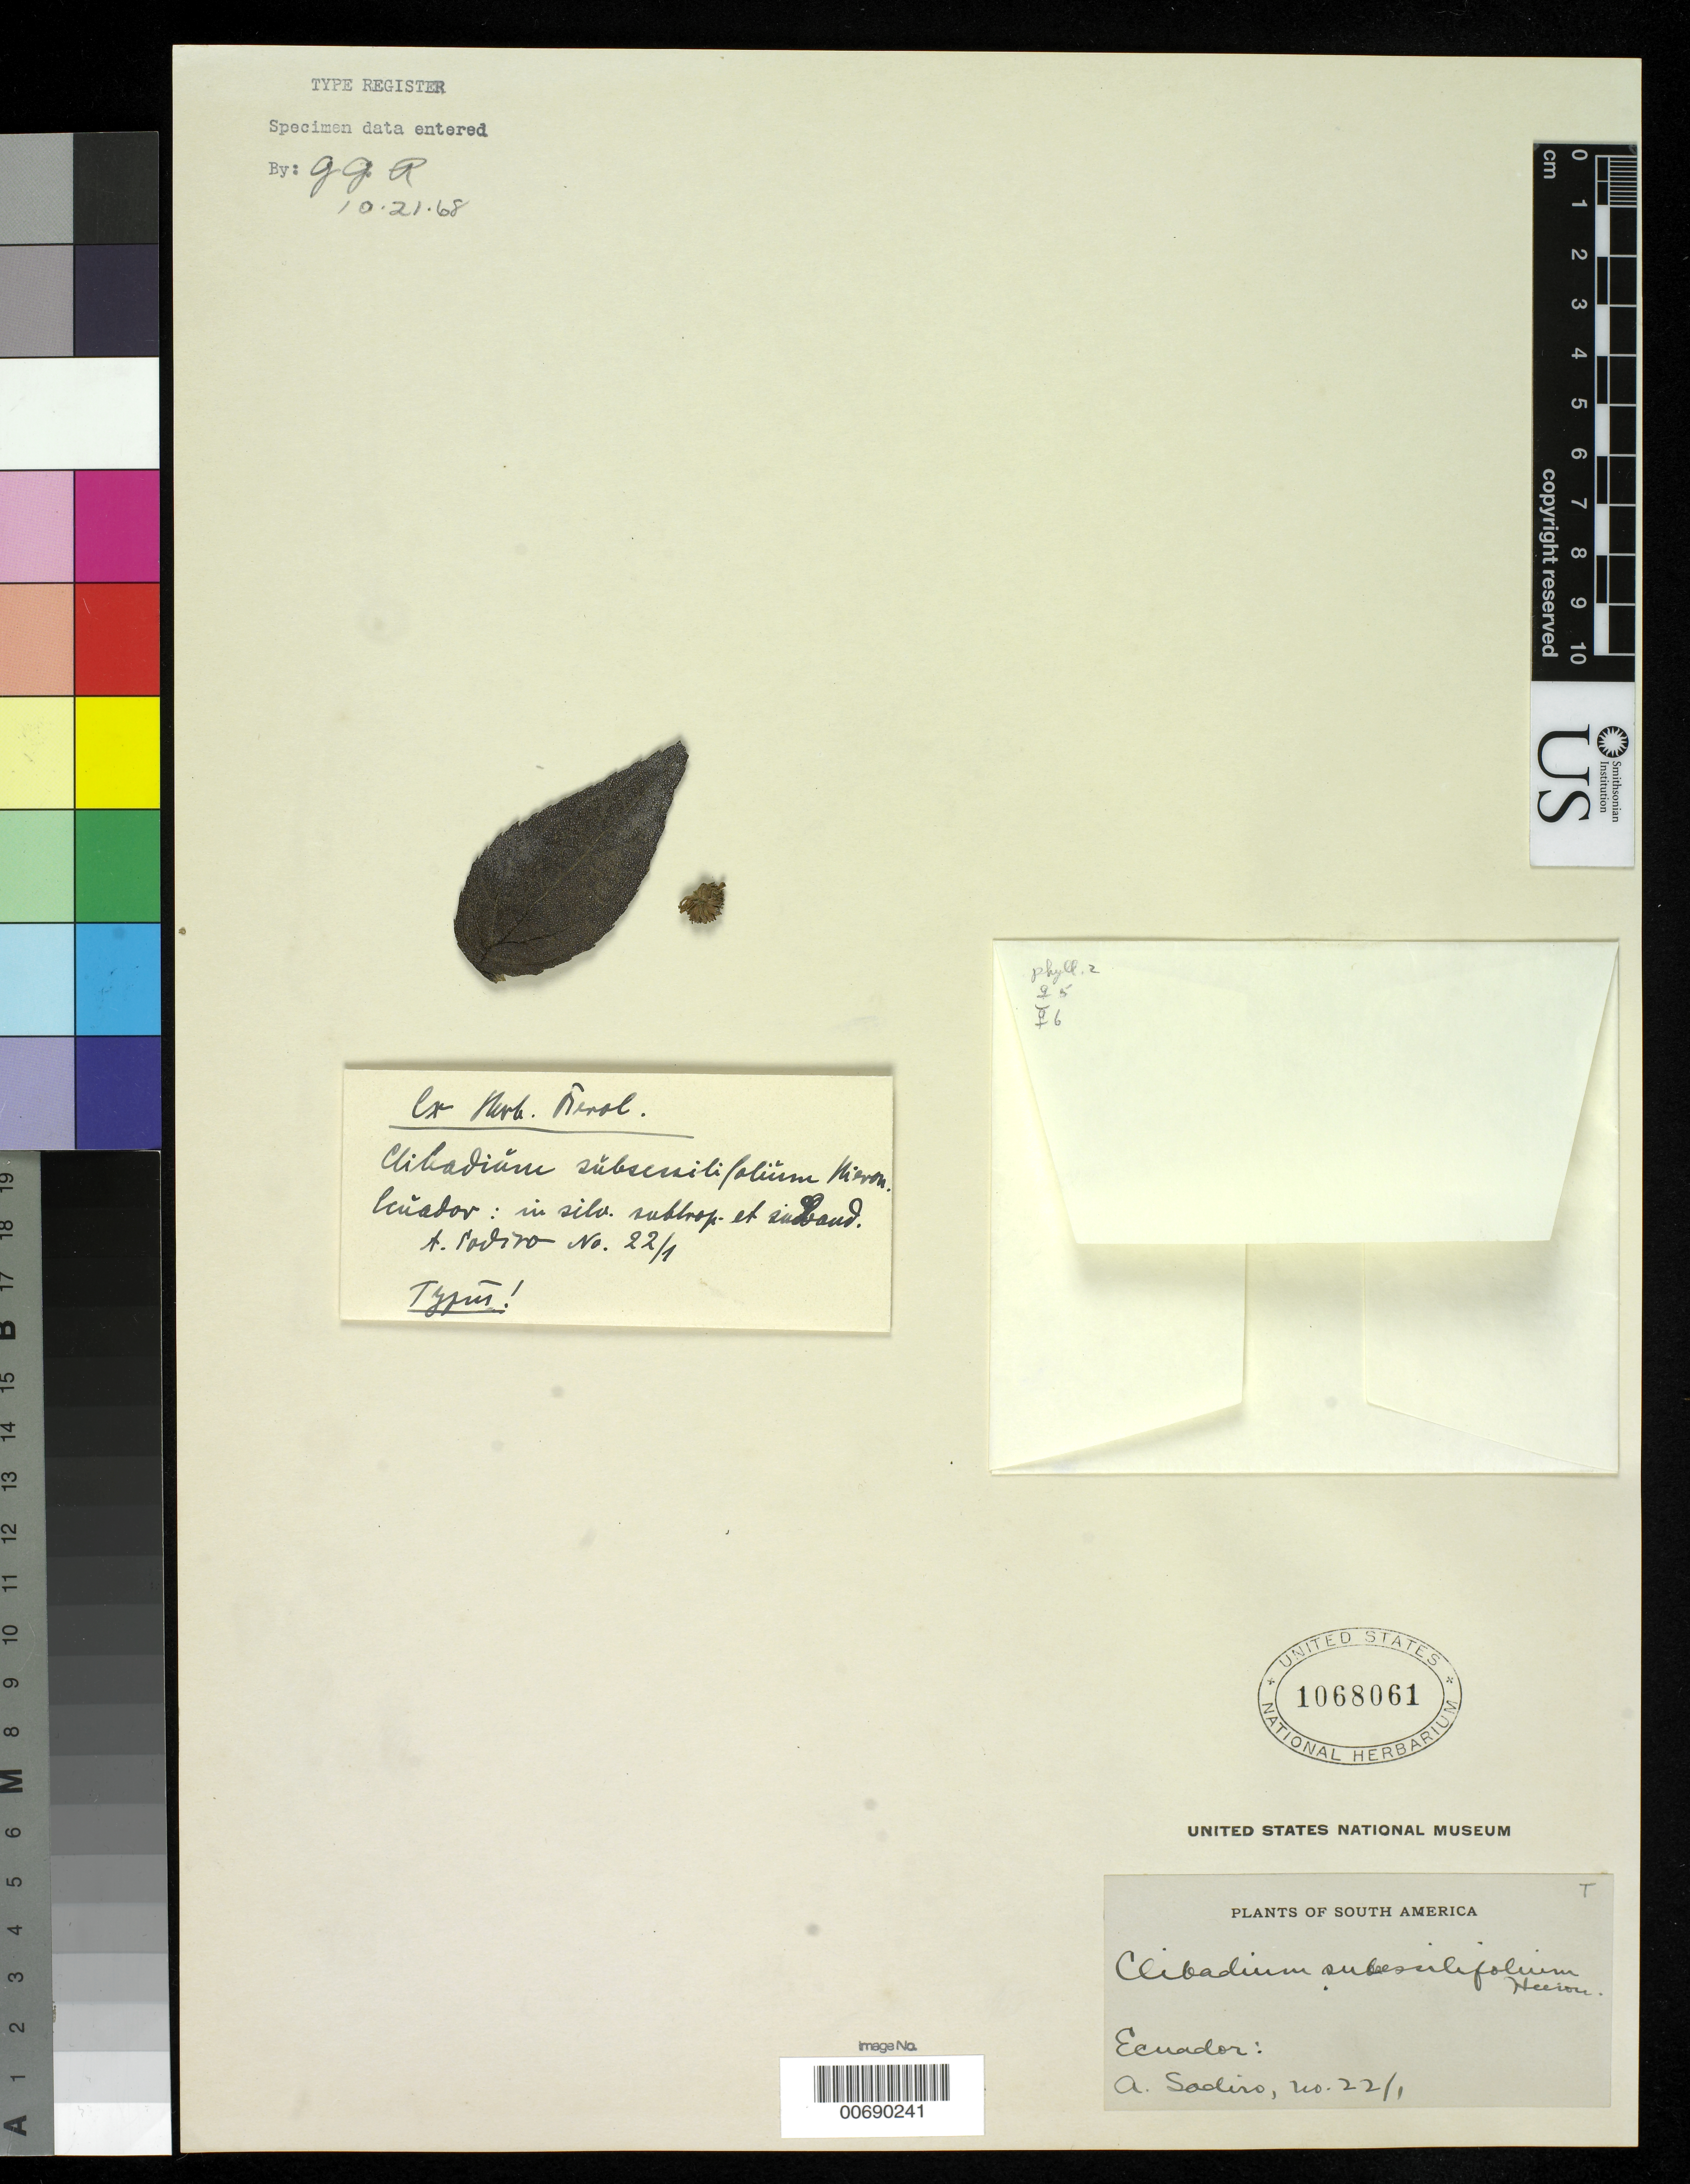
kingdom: Plantae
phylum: Tracheophyta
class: Magnoliopsida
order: Asterales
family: Asteraceae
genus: Clibadium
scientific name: Clibadium subsessilifolium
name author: Hieron.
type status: Type Fragment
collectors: L. Sodiro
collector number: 22-1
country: Ecuador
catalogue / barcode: US 1068061